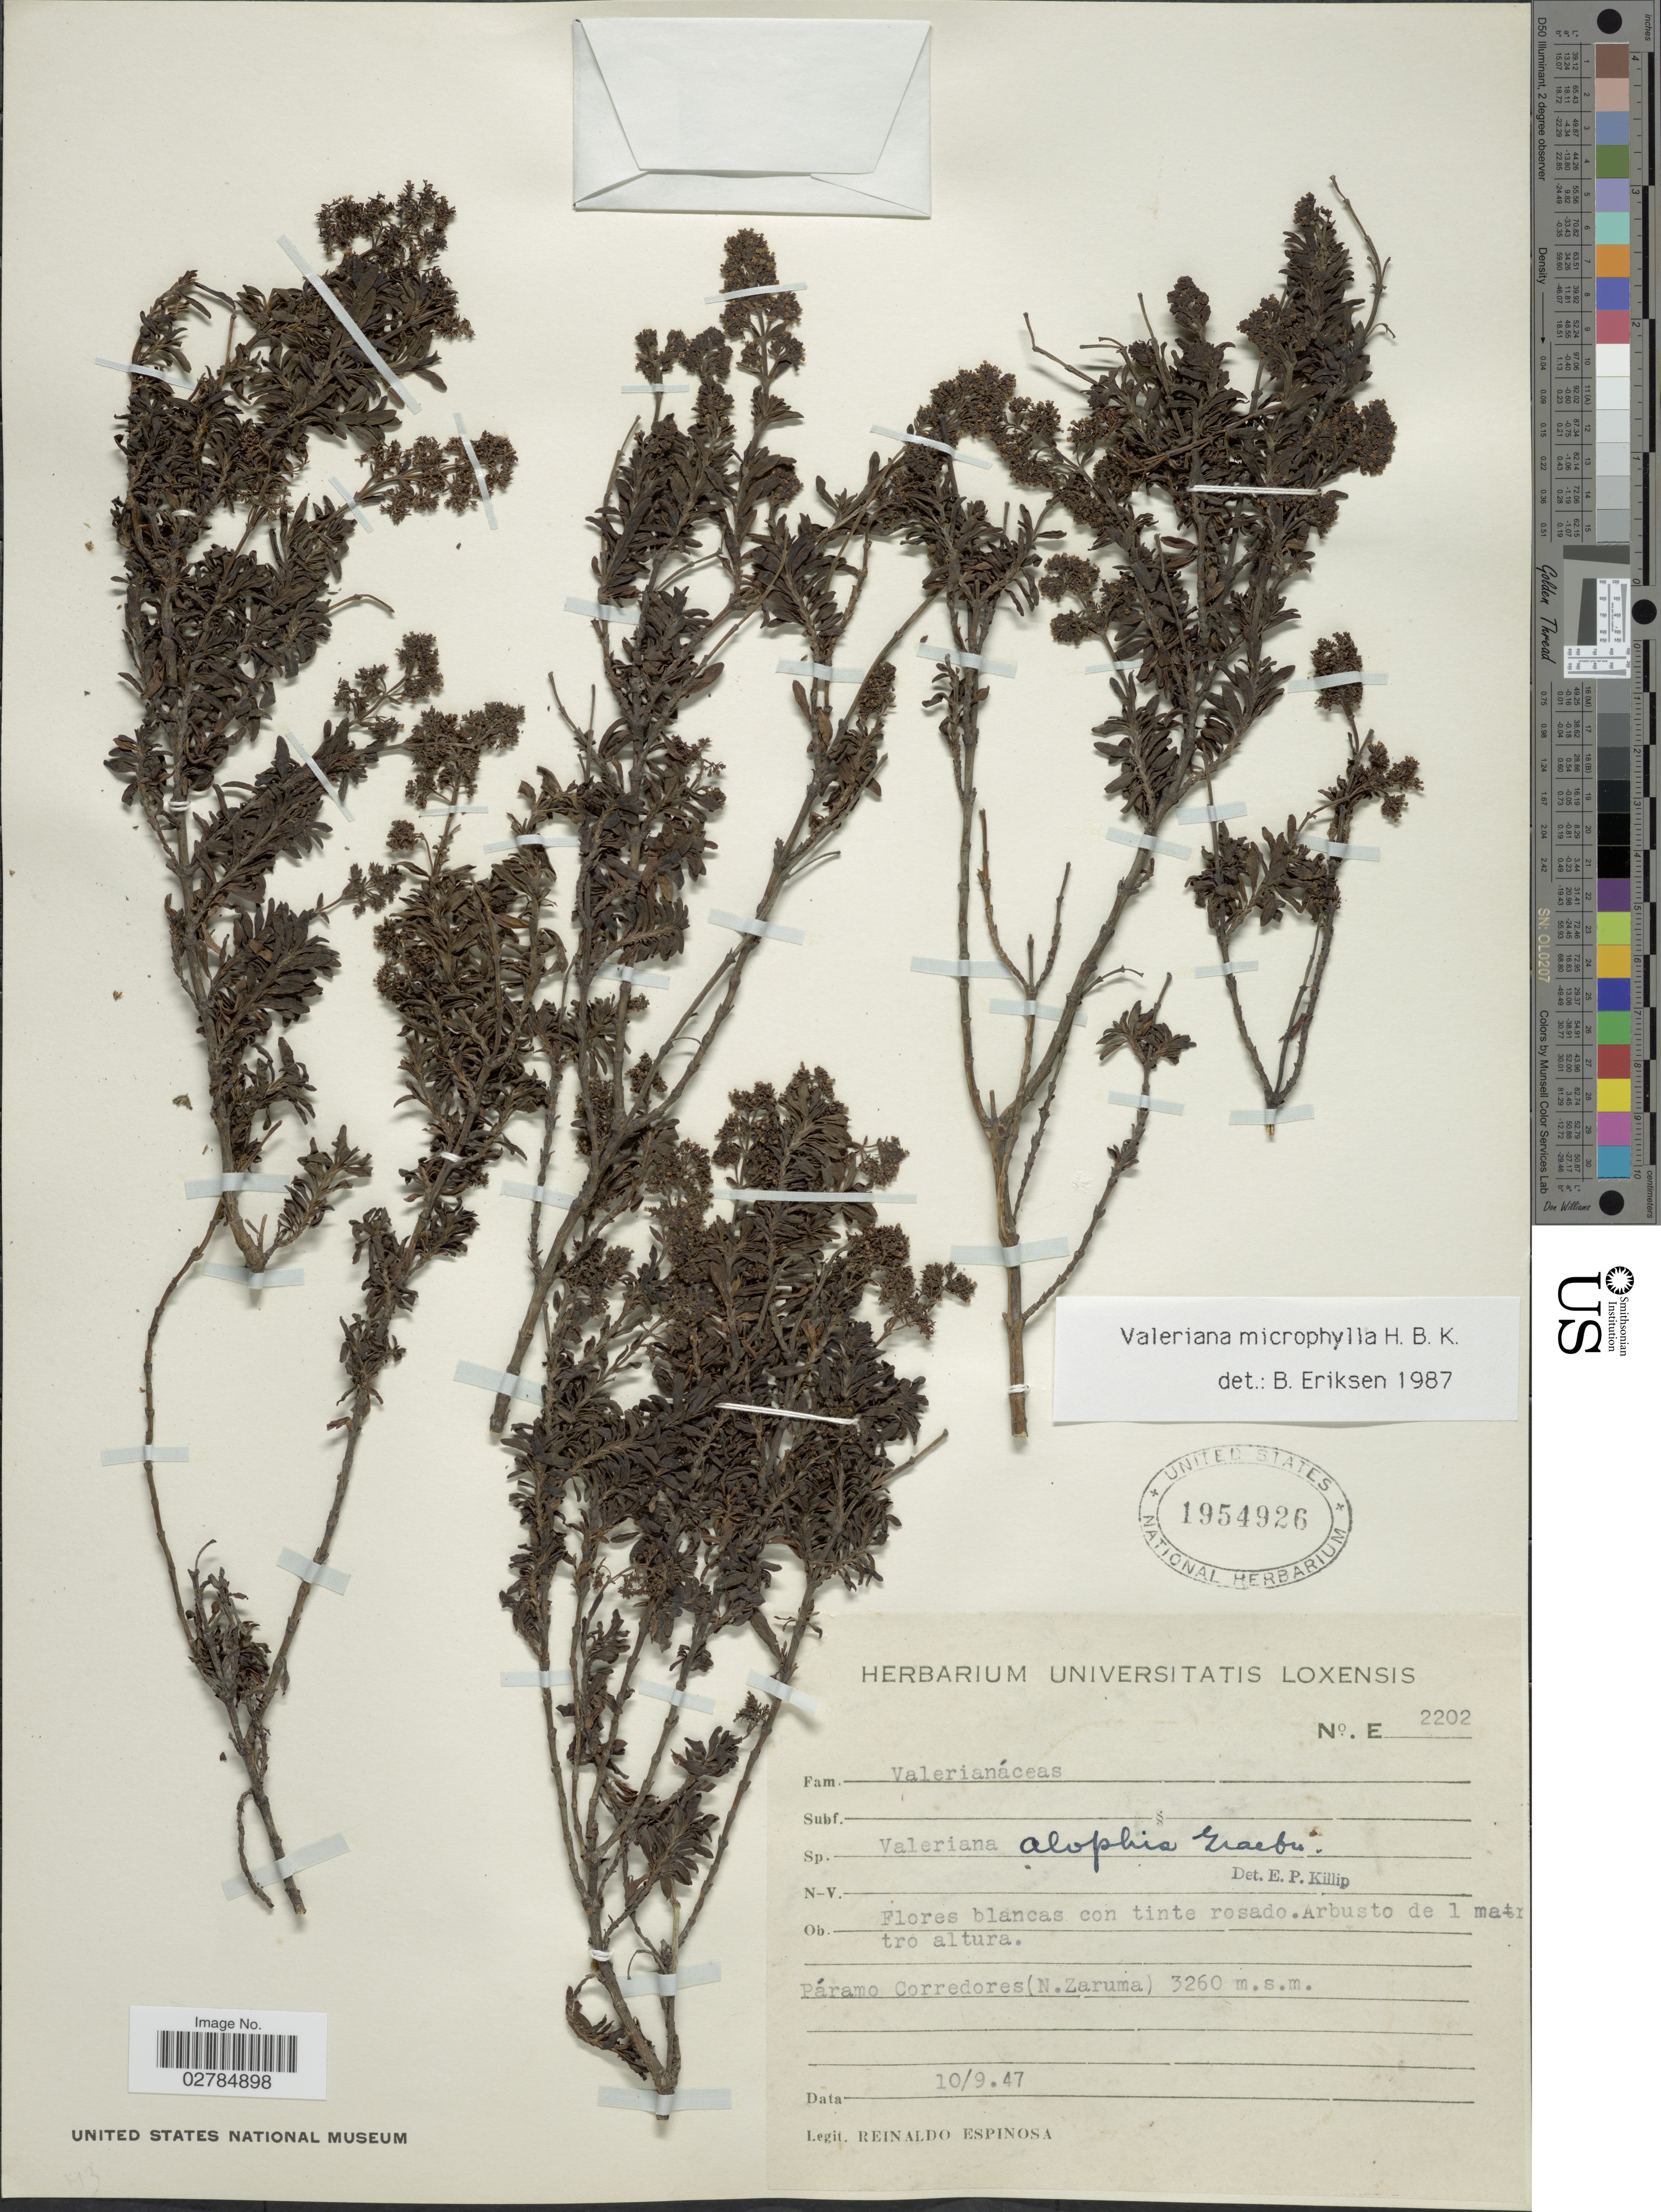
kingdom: Plantae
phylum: Tracheophyta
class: Magnoliopsida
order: Dipsacales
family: Caprifoliaceae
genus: Valeriana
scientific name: Valeriana microphylla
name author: Kunth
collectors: R. Espinosa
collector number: E2202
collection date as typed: Transcribed d/m/y: 10/9/47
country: Ecuador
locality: Páramo Corredores (N. Zaruma).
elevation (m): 3260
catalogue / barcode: US 1954926